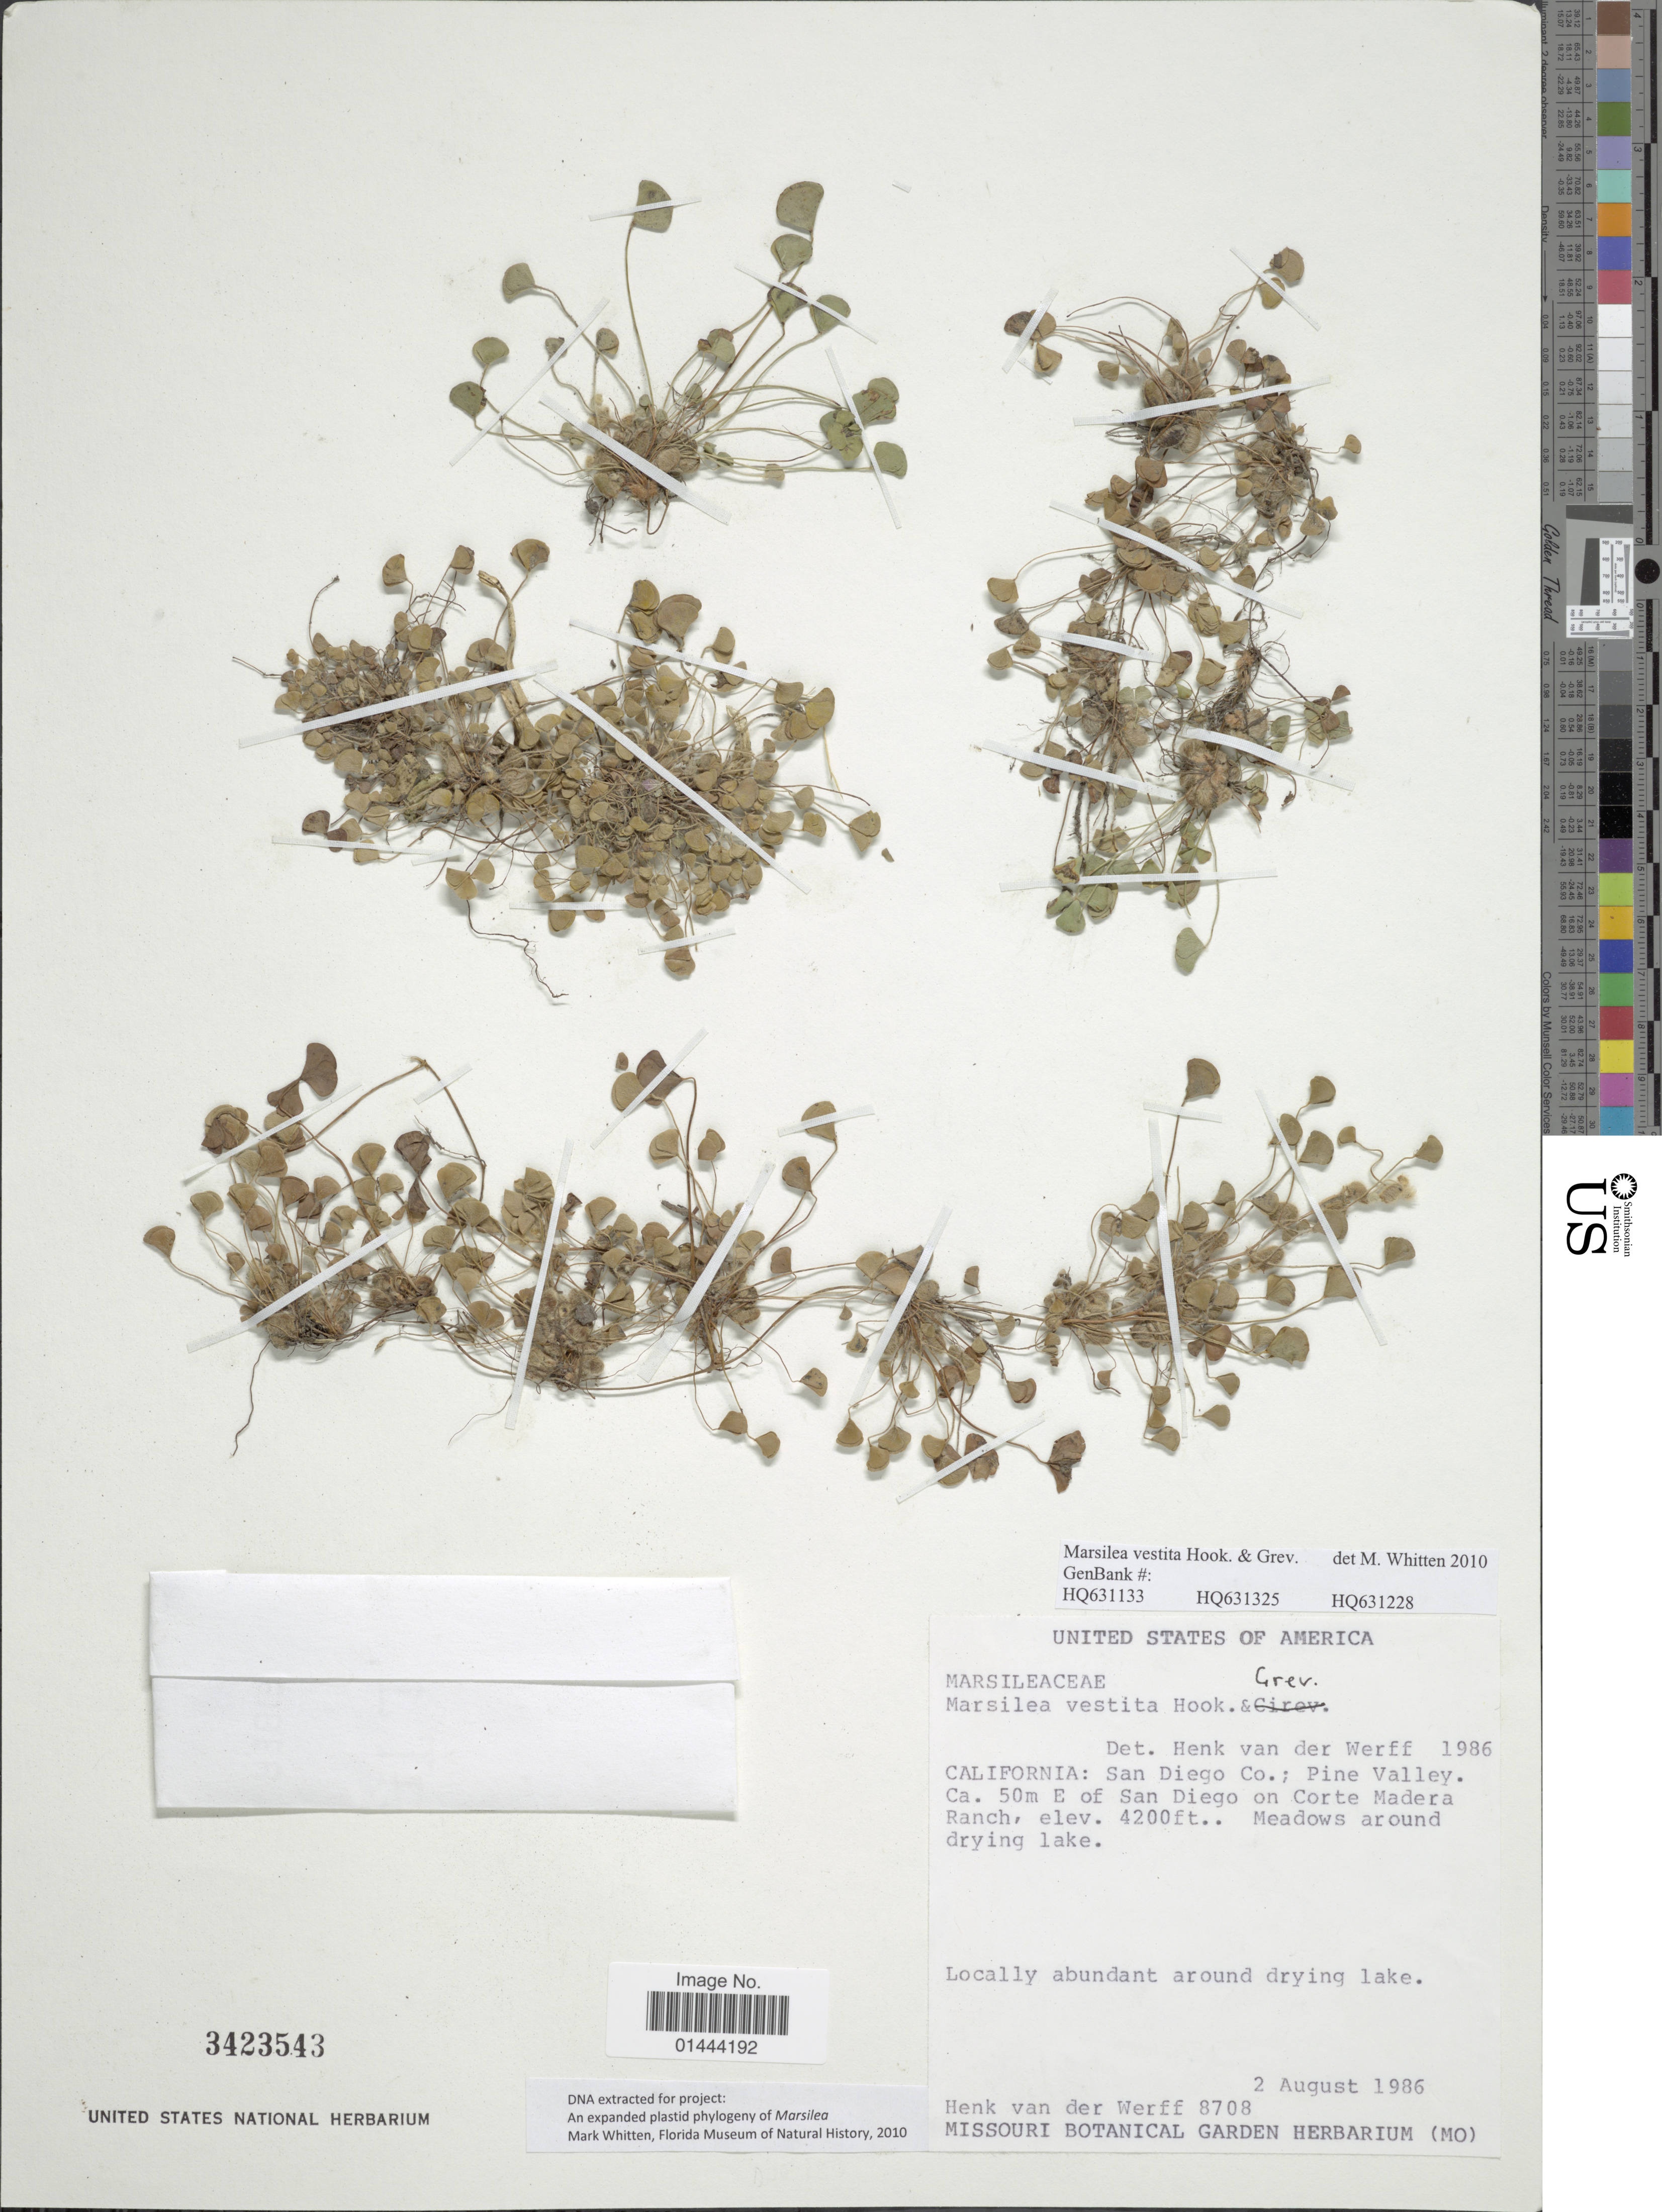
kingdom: Plantae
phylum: Tracheophyta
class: Polypodiopsida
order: Salviniales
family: Marsileaceae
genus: Marsilea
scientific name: Marsilea vestita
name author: Hook. & Grev.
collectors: H. van der Werff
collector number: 8708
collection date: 1986-08-02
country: United States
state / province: California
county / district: San Diego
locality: San Diego Co.; Pine Valley, ca. 50 m E of San Diego on Corte Madera Ranch, meadows around drying lake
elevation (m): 1280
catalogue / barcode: US 3423543